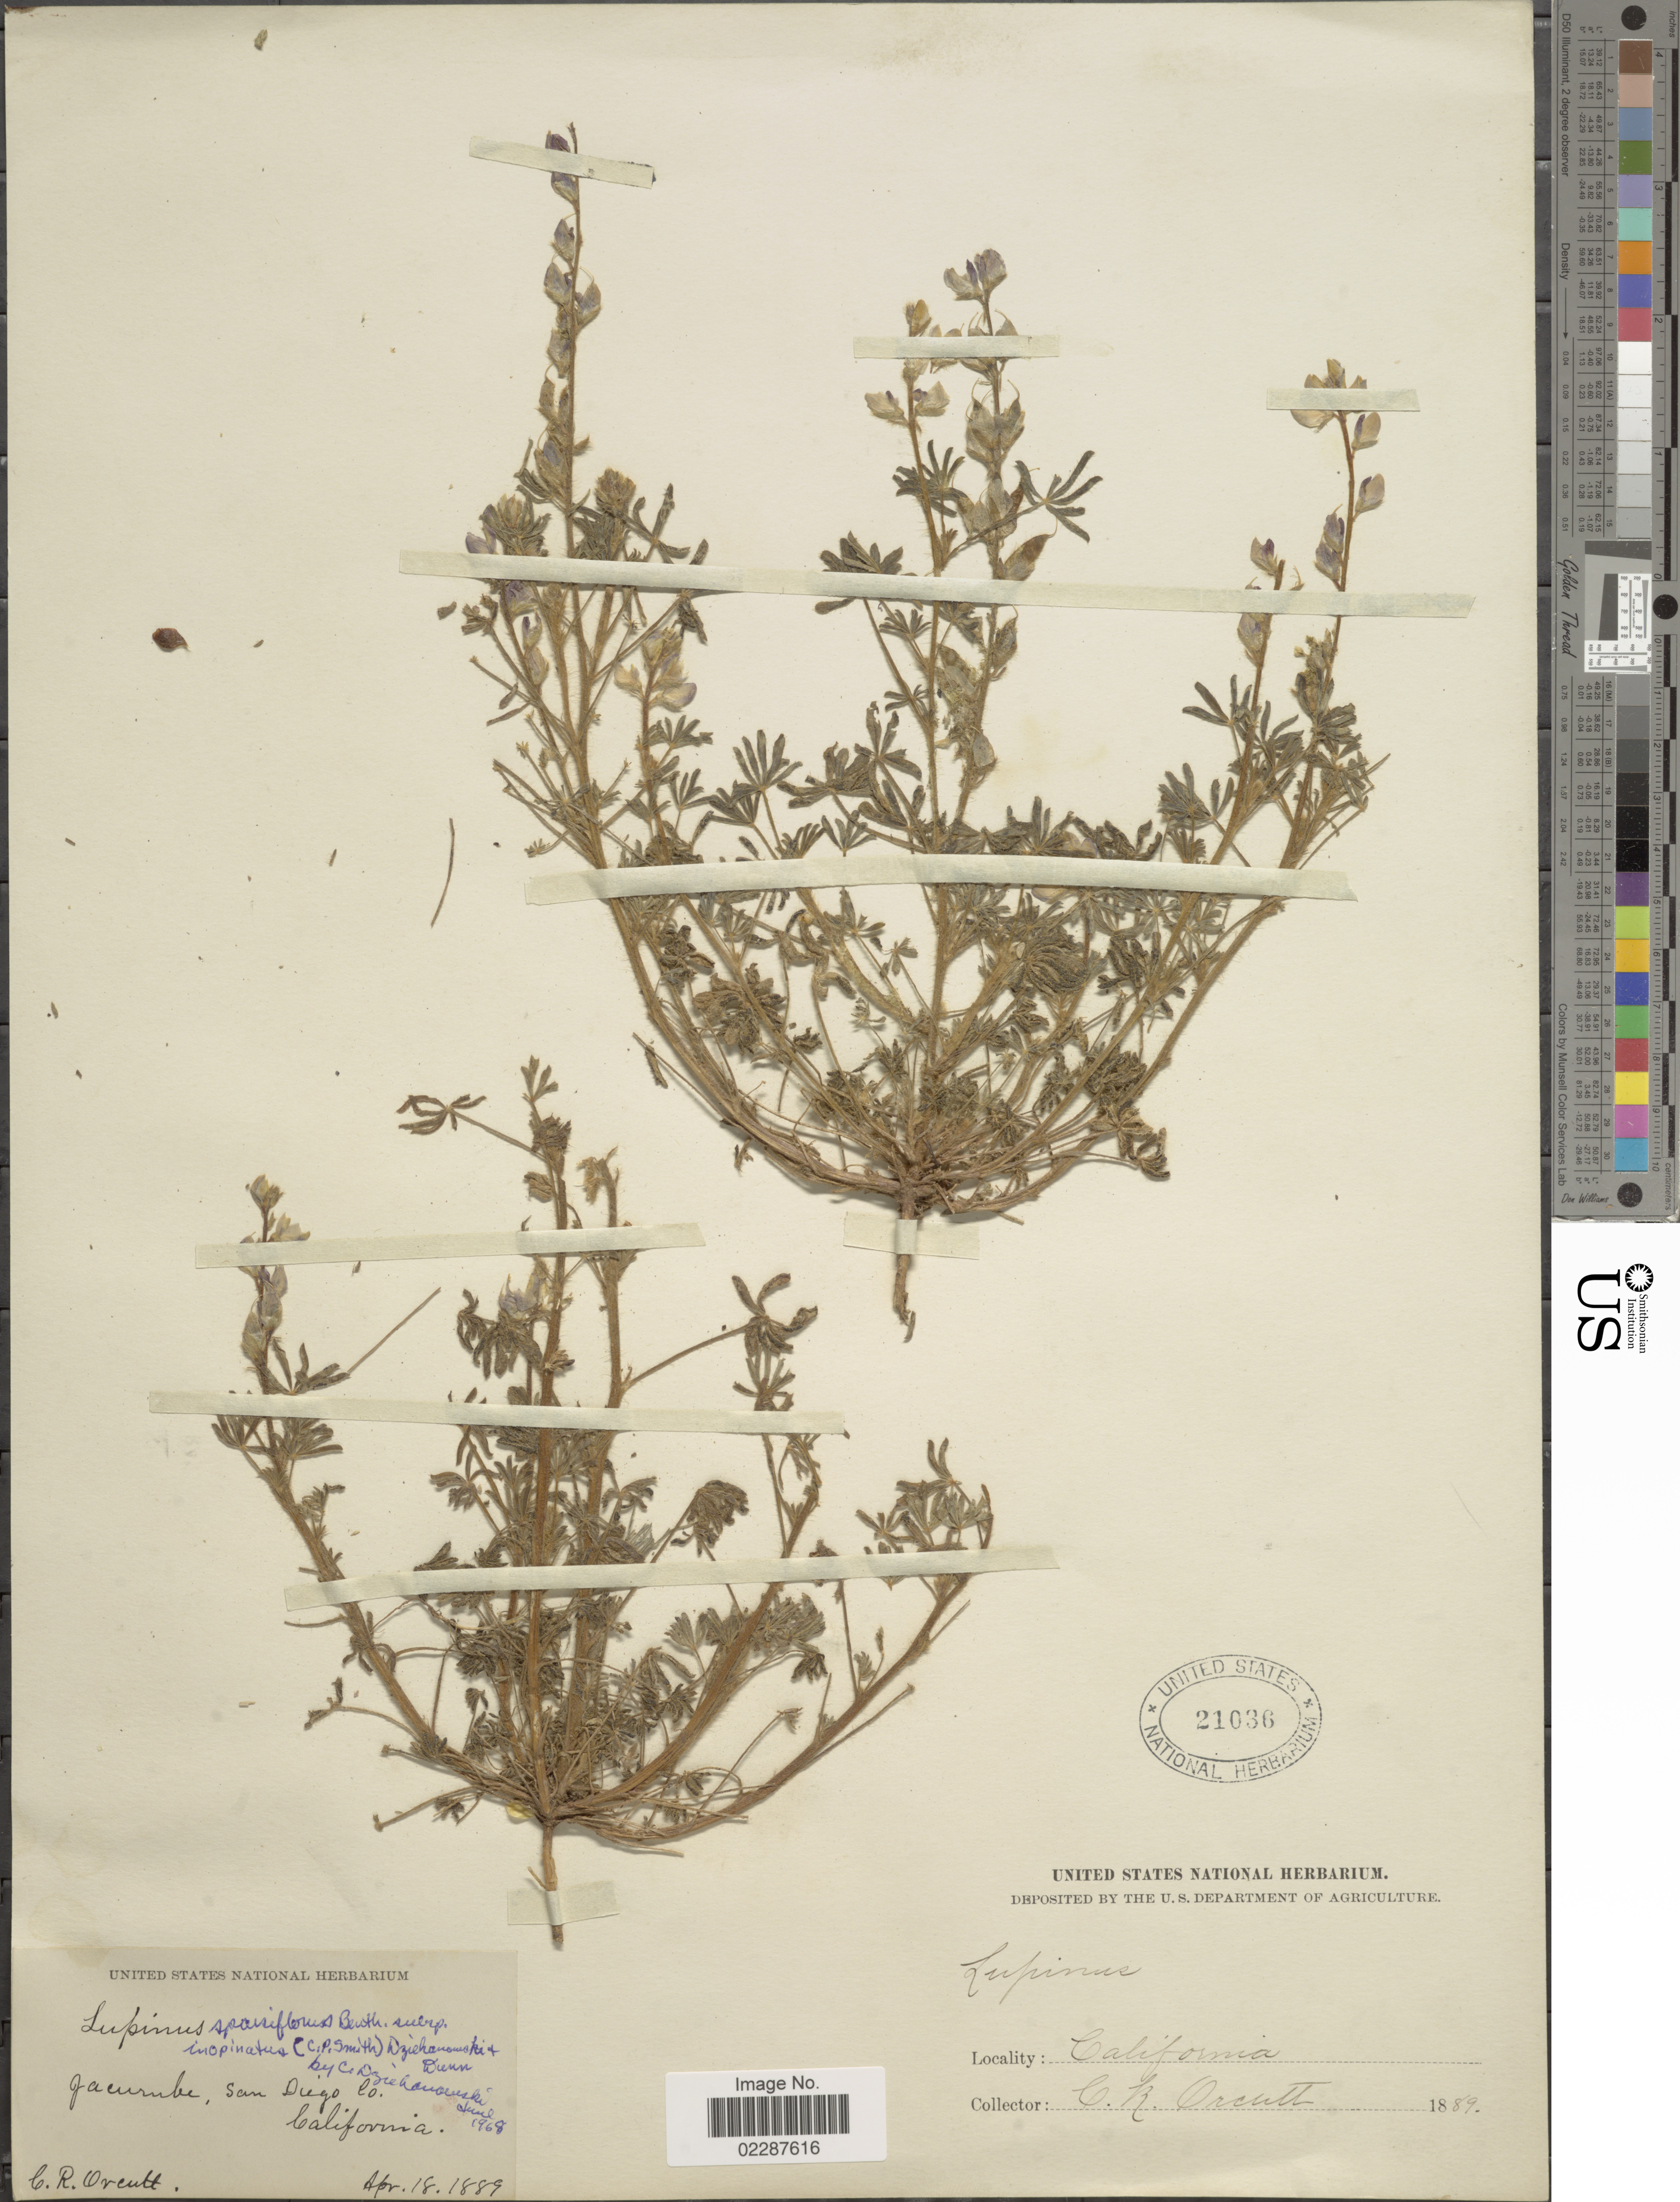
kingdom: Plantae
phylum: Tracheophyta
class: Magnoliopsida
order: Fabales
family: Fabaceae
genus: Lupinus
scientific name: Lupinus sparsiflorus subsp. inopinatus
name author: Benth.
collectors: C. R. Orcutt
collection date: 1889-04-18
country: United States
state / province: California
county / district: San Diego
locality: Jacumba, San Diego Co.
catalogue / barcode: US 21036